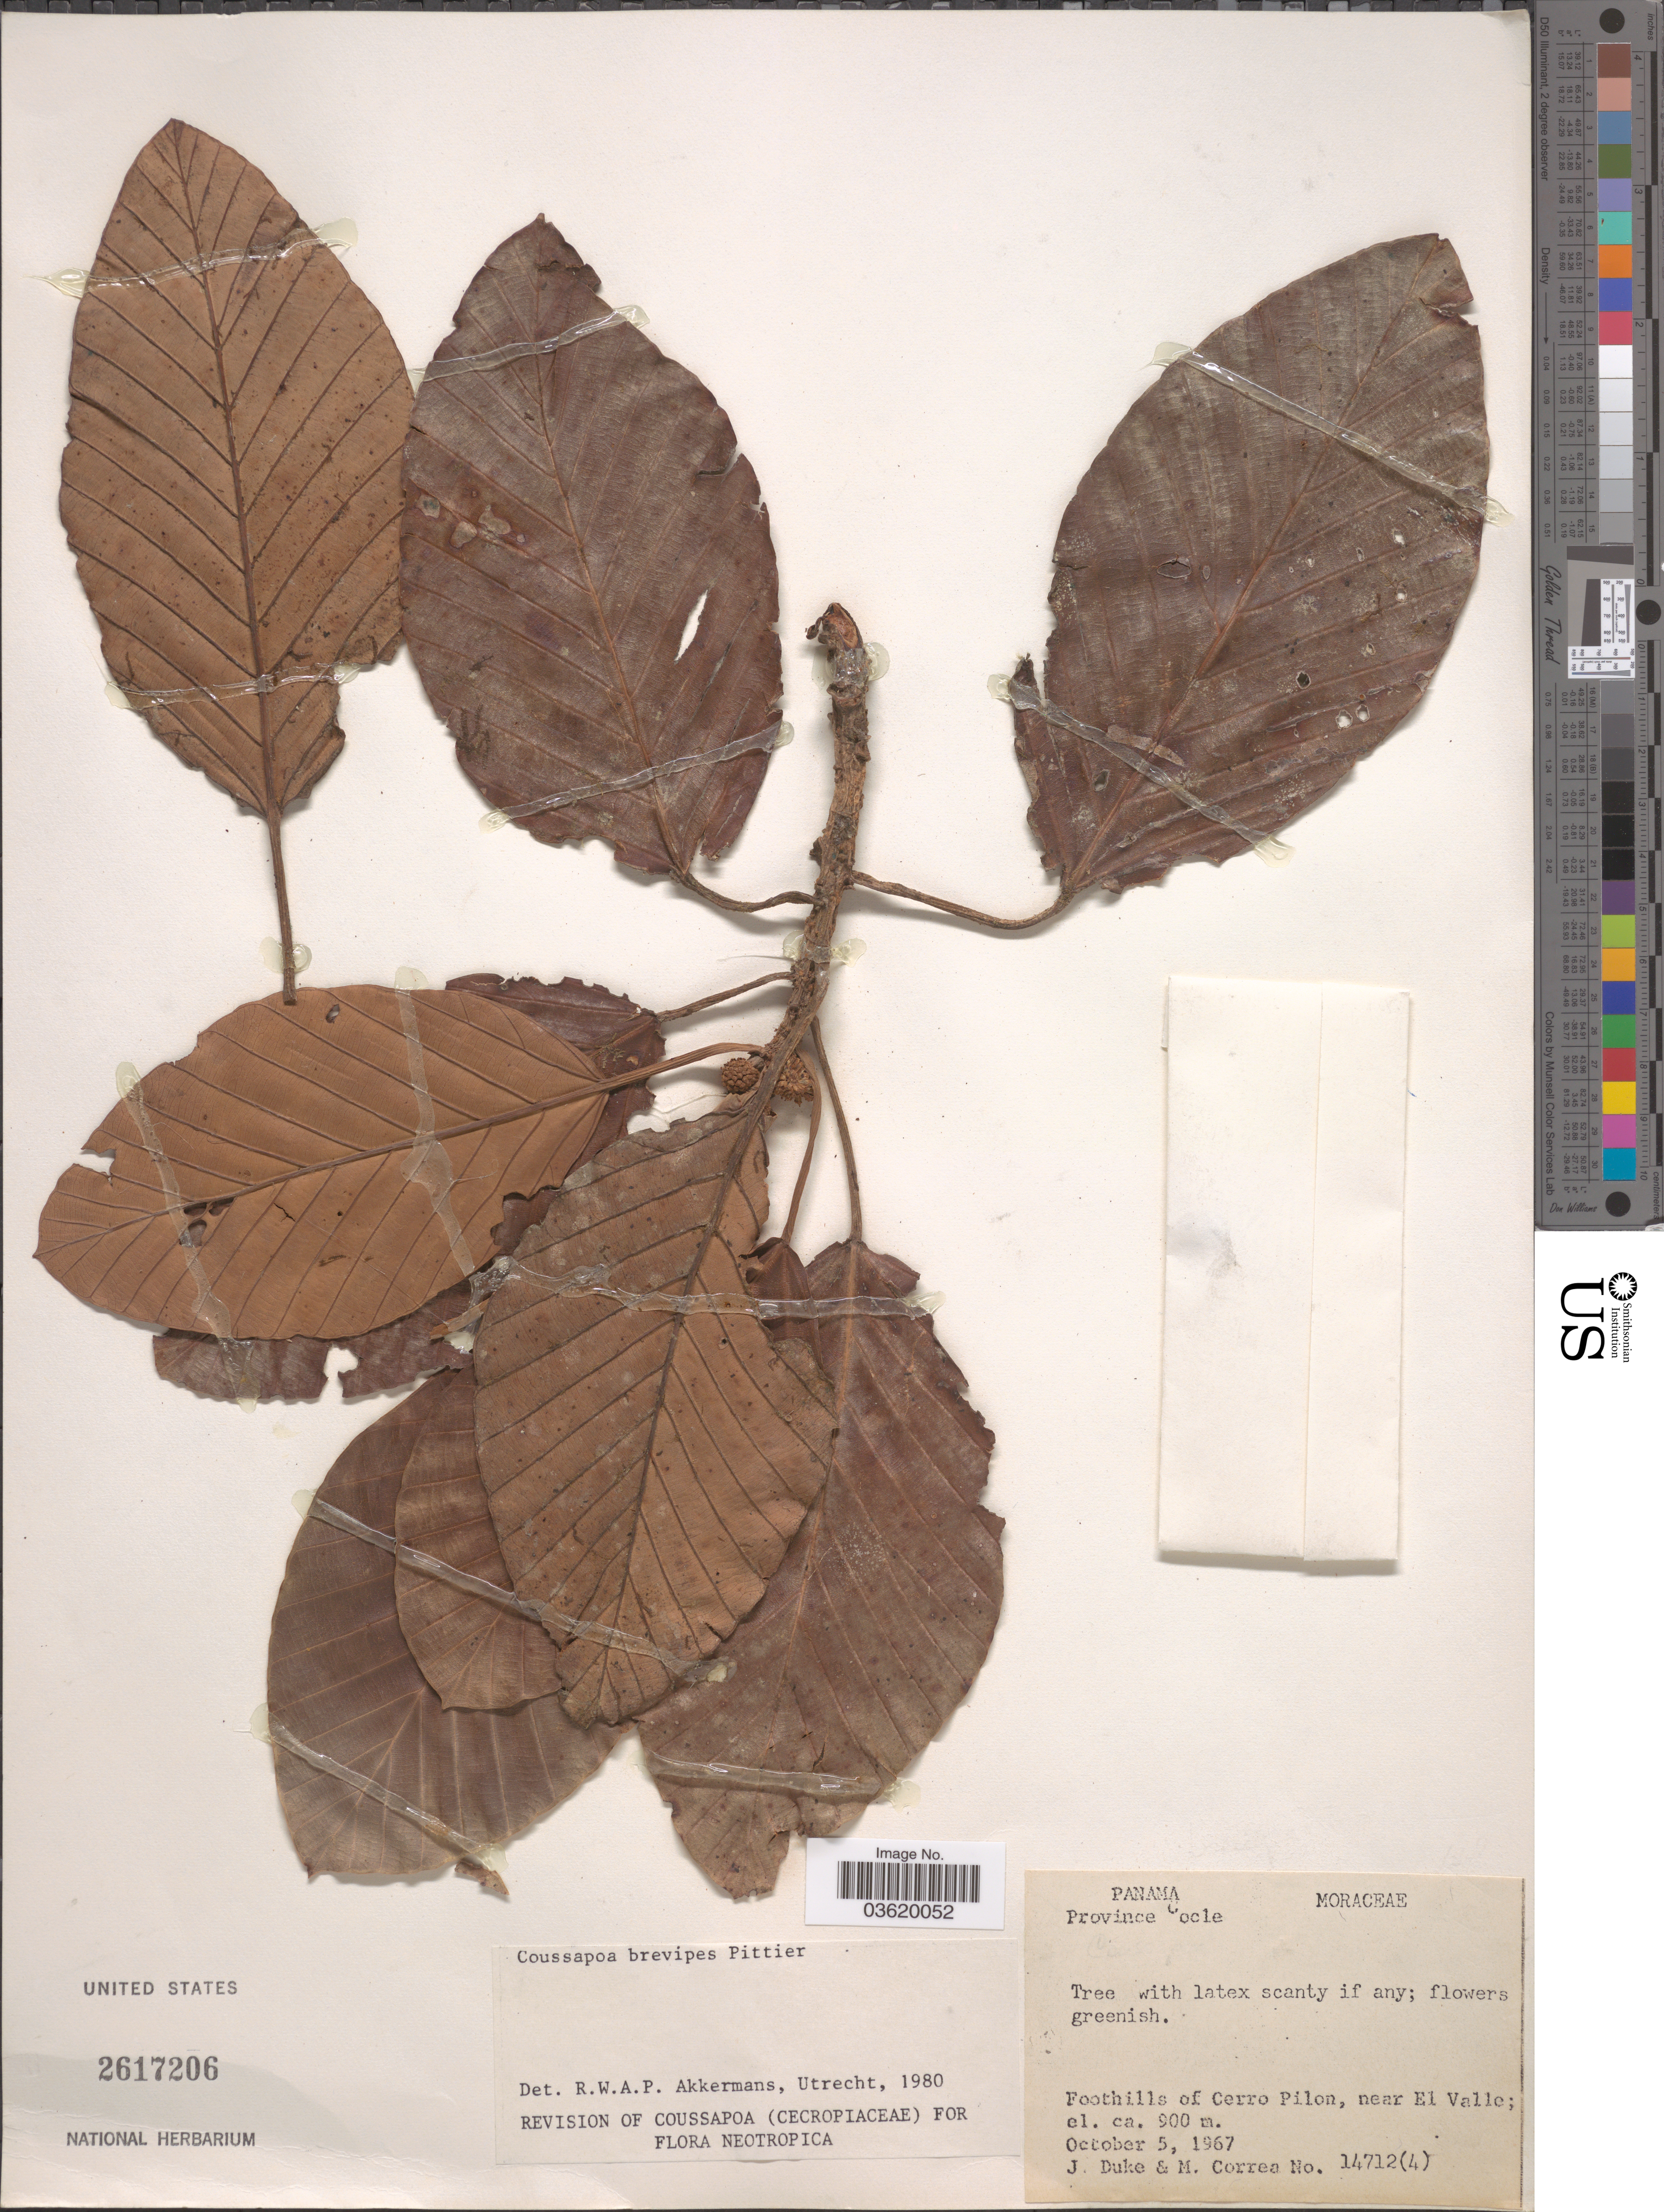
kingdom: Plantae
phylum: Tracheophyta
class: Magnoliopsida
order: Rosales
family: Urticaceae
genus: Coussapoa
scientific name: Coussapoa brevipes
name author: Pittier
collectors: J. Duke & M. Correa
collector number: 14712/(4)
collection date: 1967-10-05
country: Panama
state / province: Cocle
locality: Foothills of Cerro Pilon, near El Valle.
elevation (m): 900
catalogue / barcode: US 2617206